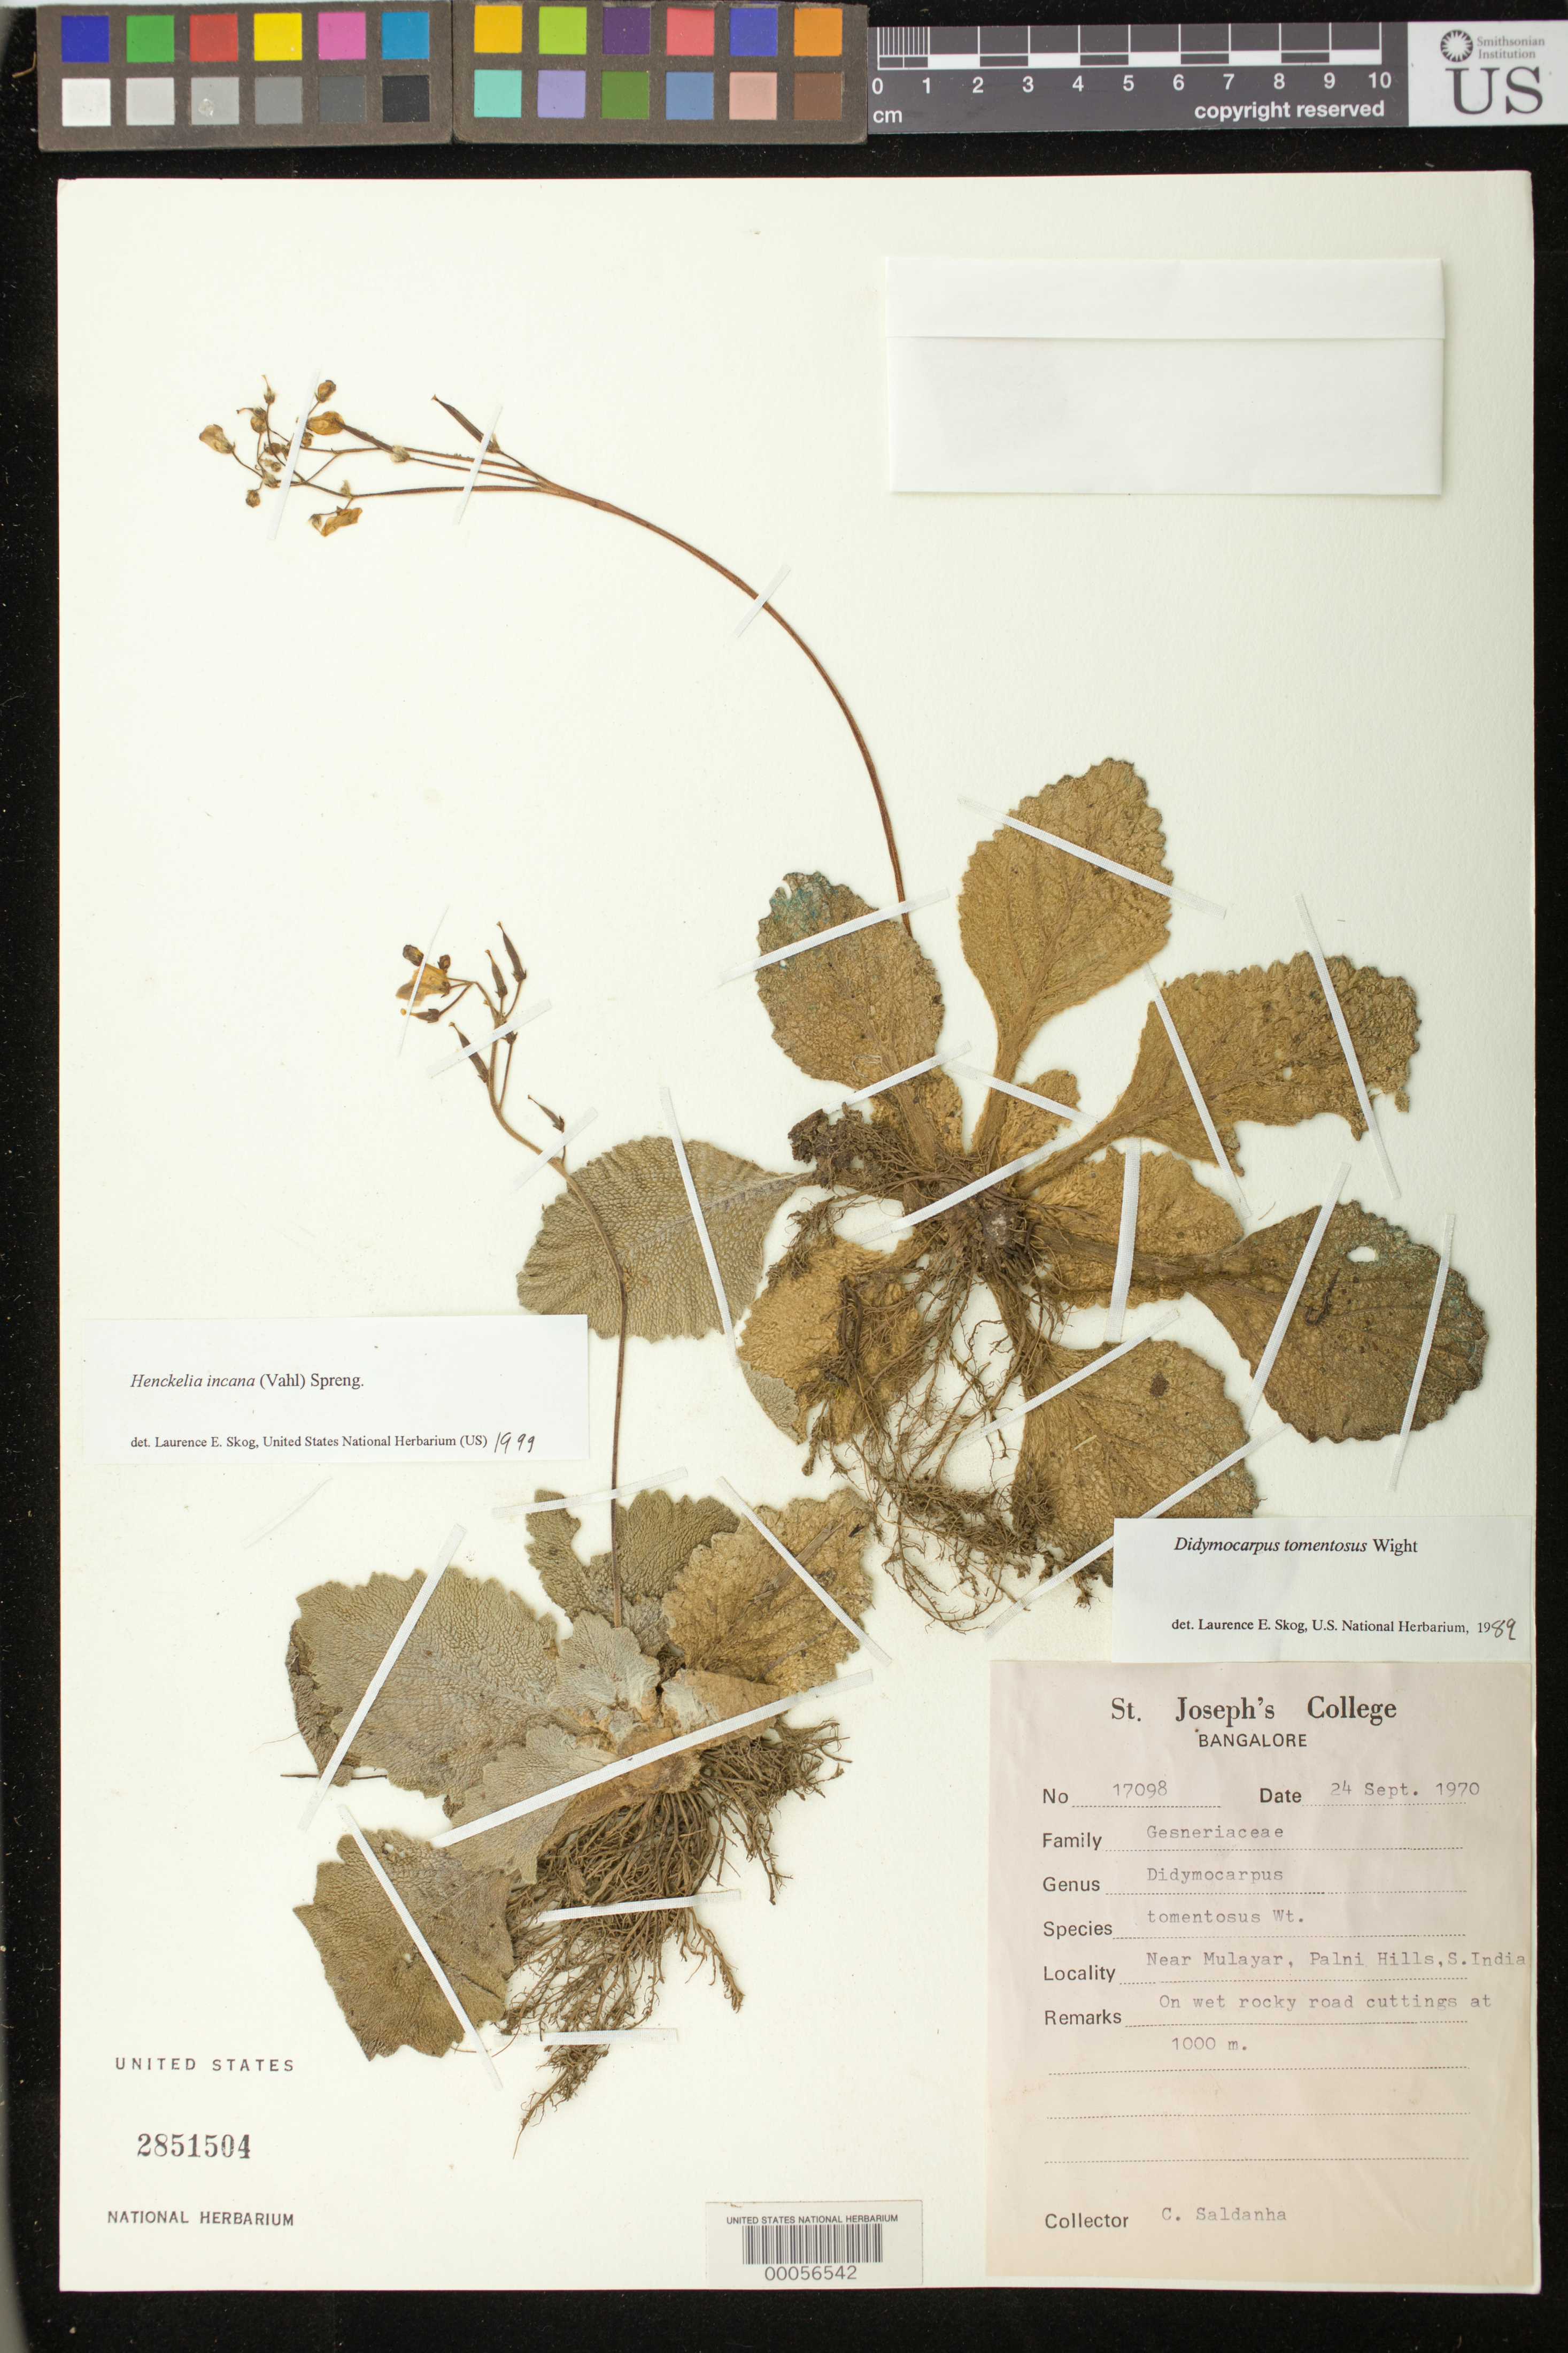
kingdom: Plantae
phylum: Tracheophyta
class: Magnoliopsida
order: Lamiales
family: Gesneriaceae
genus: Henckelia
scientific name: Henckelia incana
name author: (Vahl) Spreng.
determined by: Skog, Laurence E.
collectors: C. J. Saldanha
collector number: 17098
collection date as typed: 24 Sep 1970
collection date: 1970-09-24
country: India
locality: Near mulayar, palni hills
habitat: On wet rocky road cuttings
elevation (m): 1000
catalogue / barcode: US 2851504